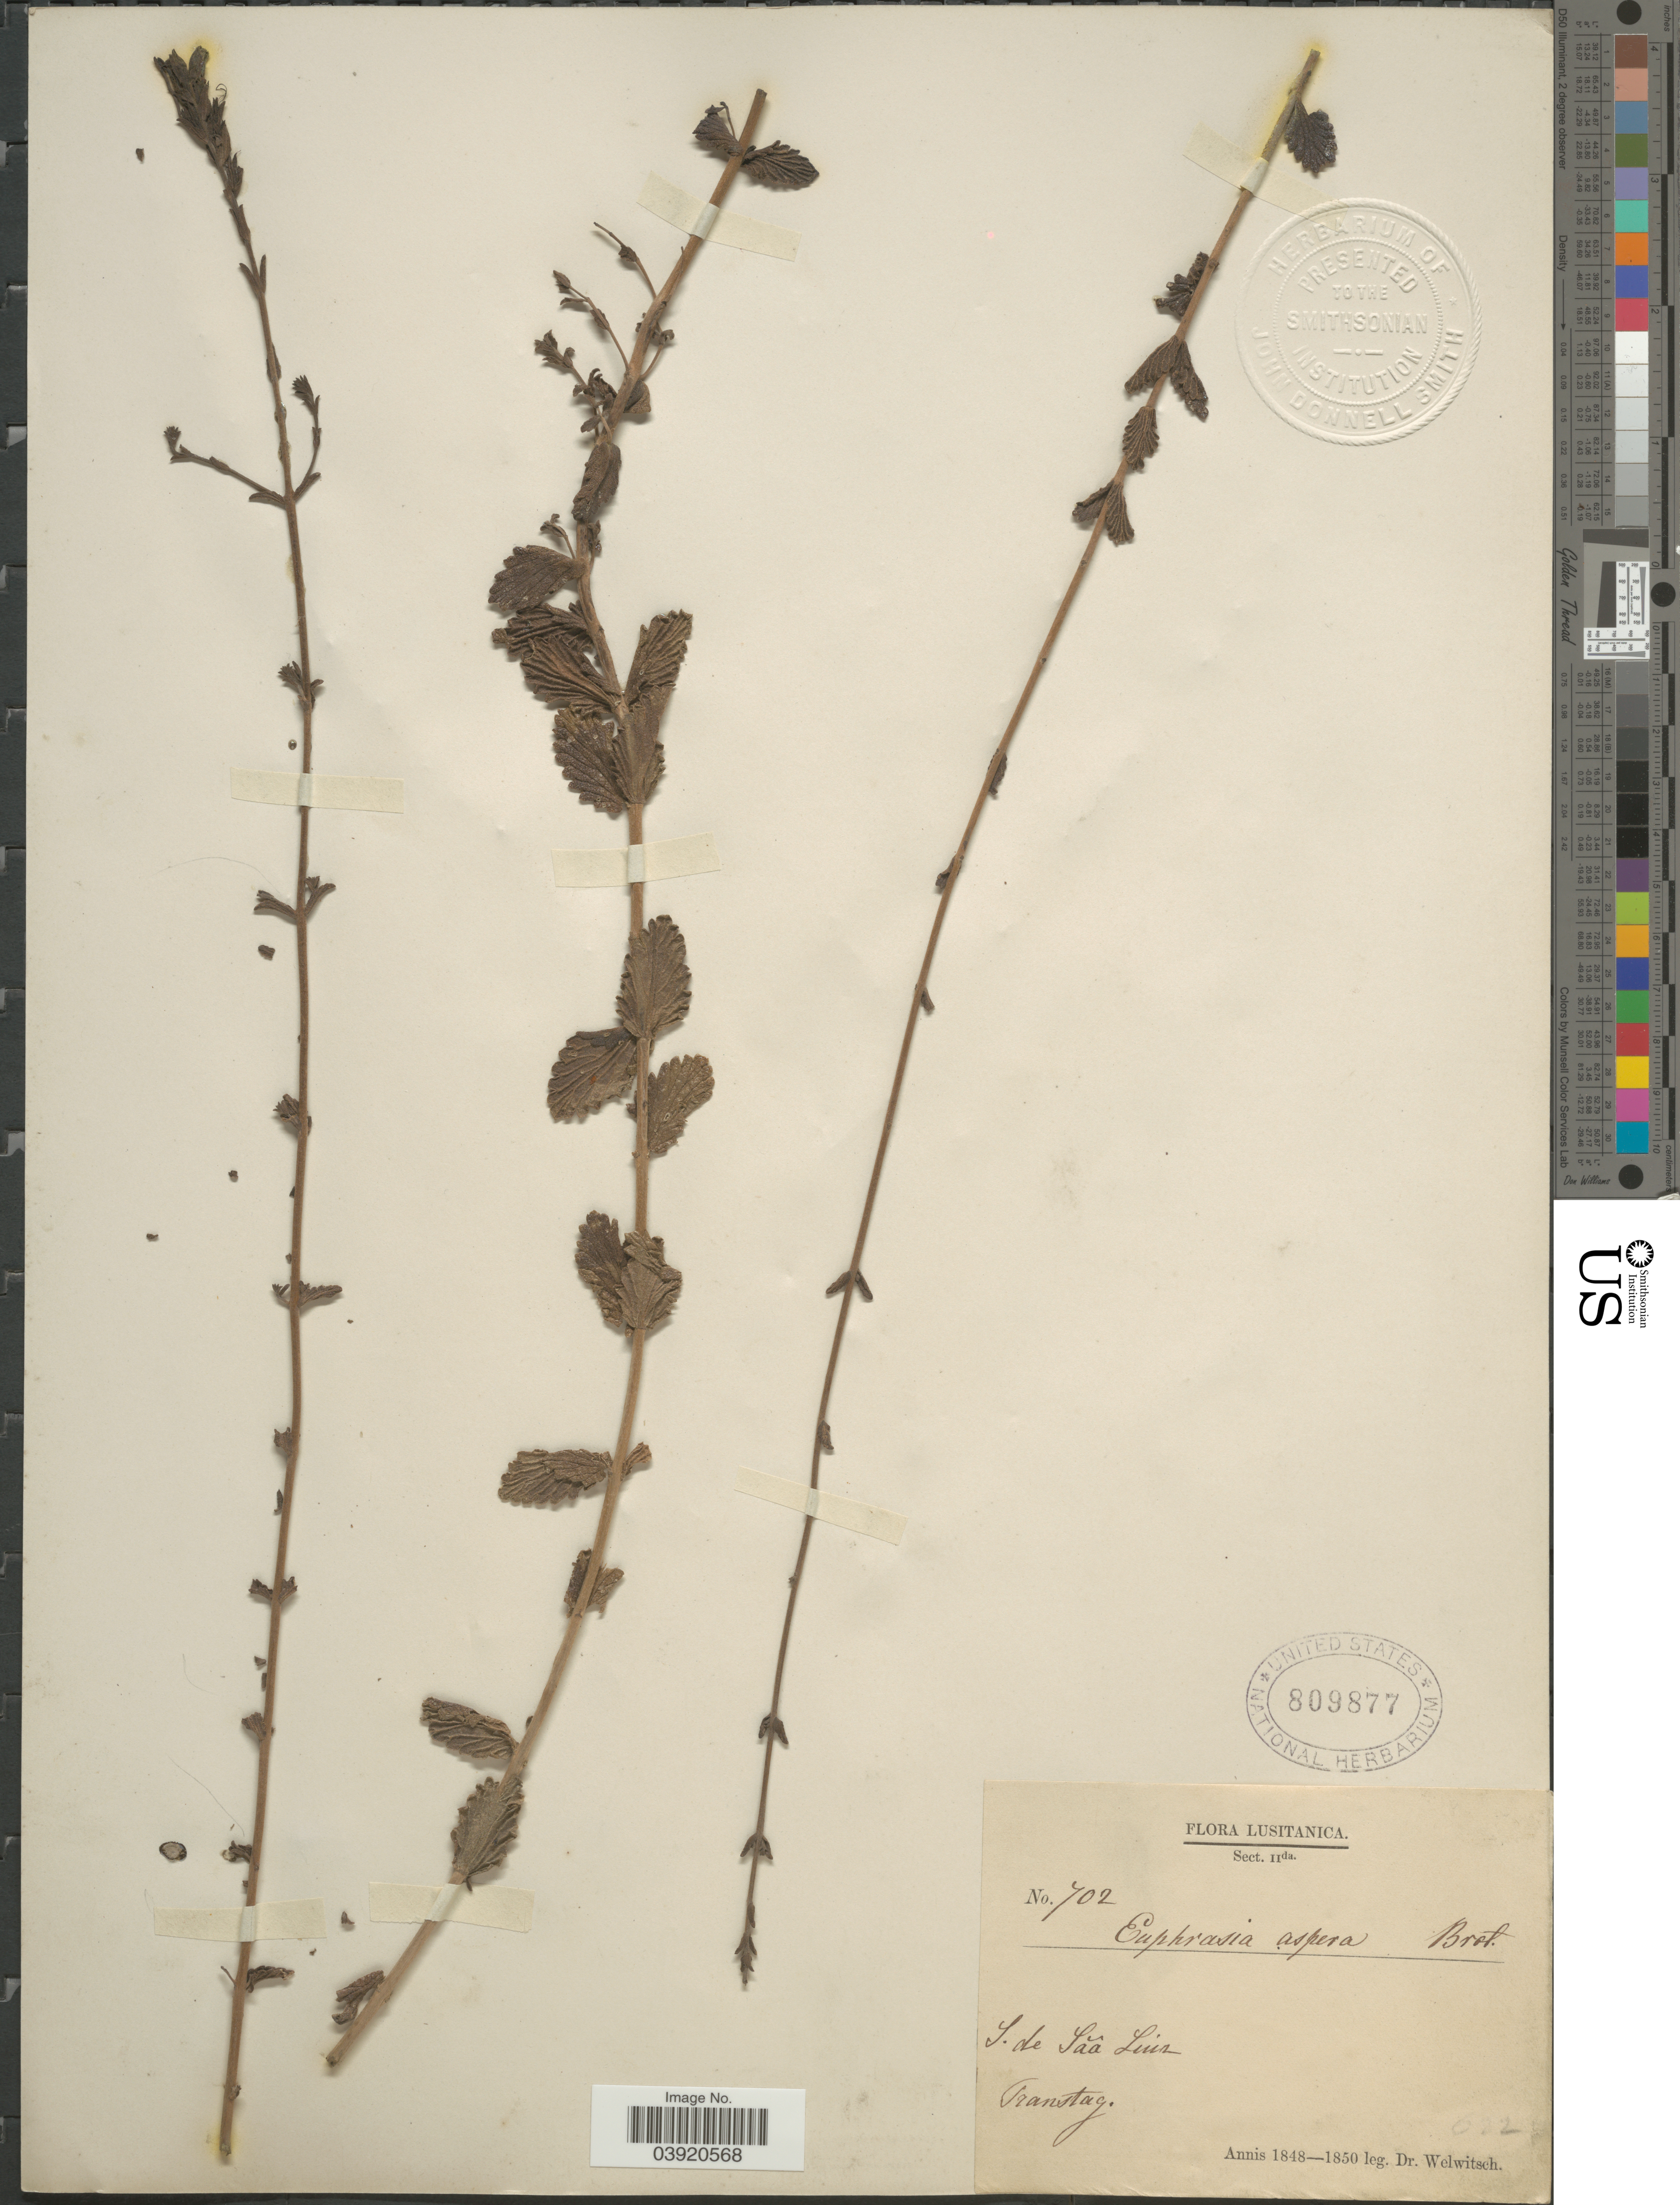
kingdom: Plantae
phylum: Tracheophyta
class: Magnoliopsida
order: Lamiales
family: Orobanchaceae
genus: Bartsia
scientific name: Bartsia aspera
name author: (Brot.) Lange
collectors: -. Welwitsch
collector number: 702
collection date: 1848/1850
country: Portugal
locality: Lusitanica. S. de Sâa Luiz. Transtag.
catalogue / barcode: US 809877